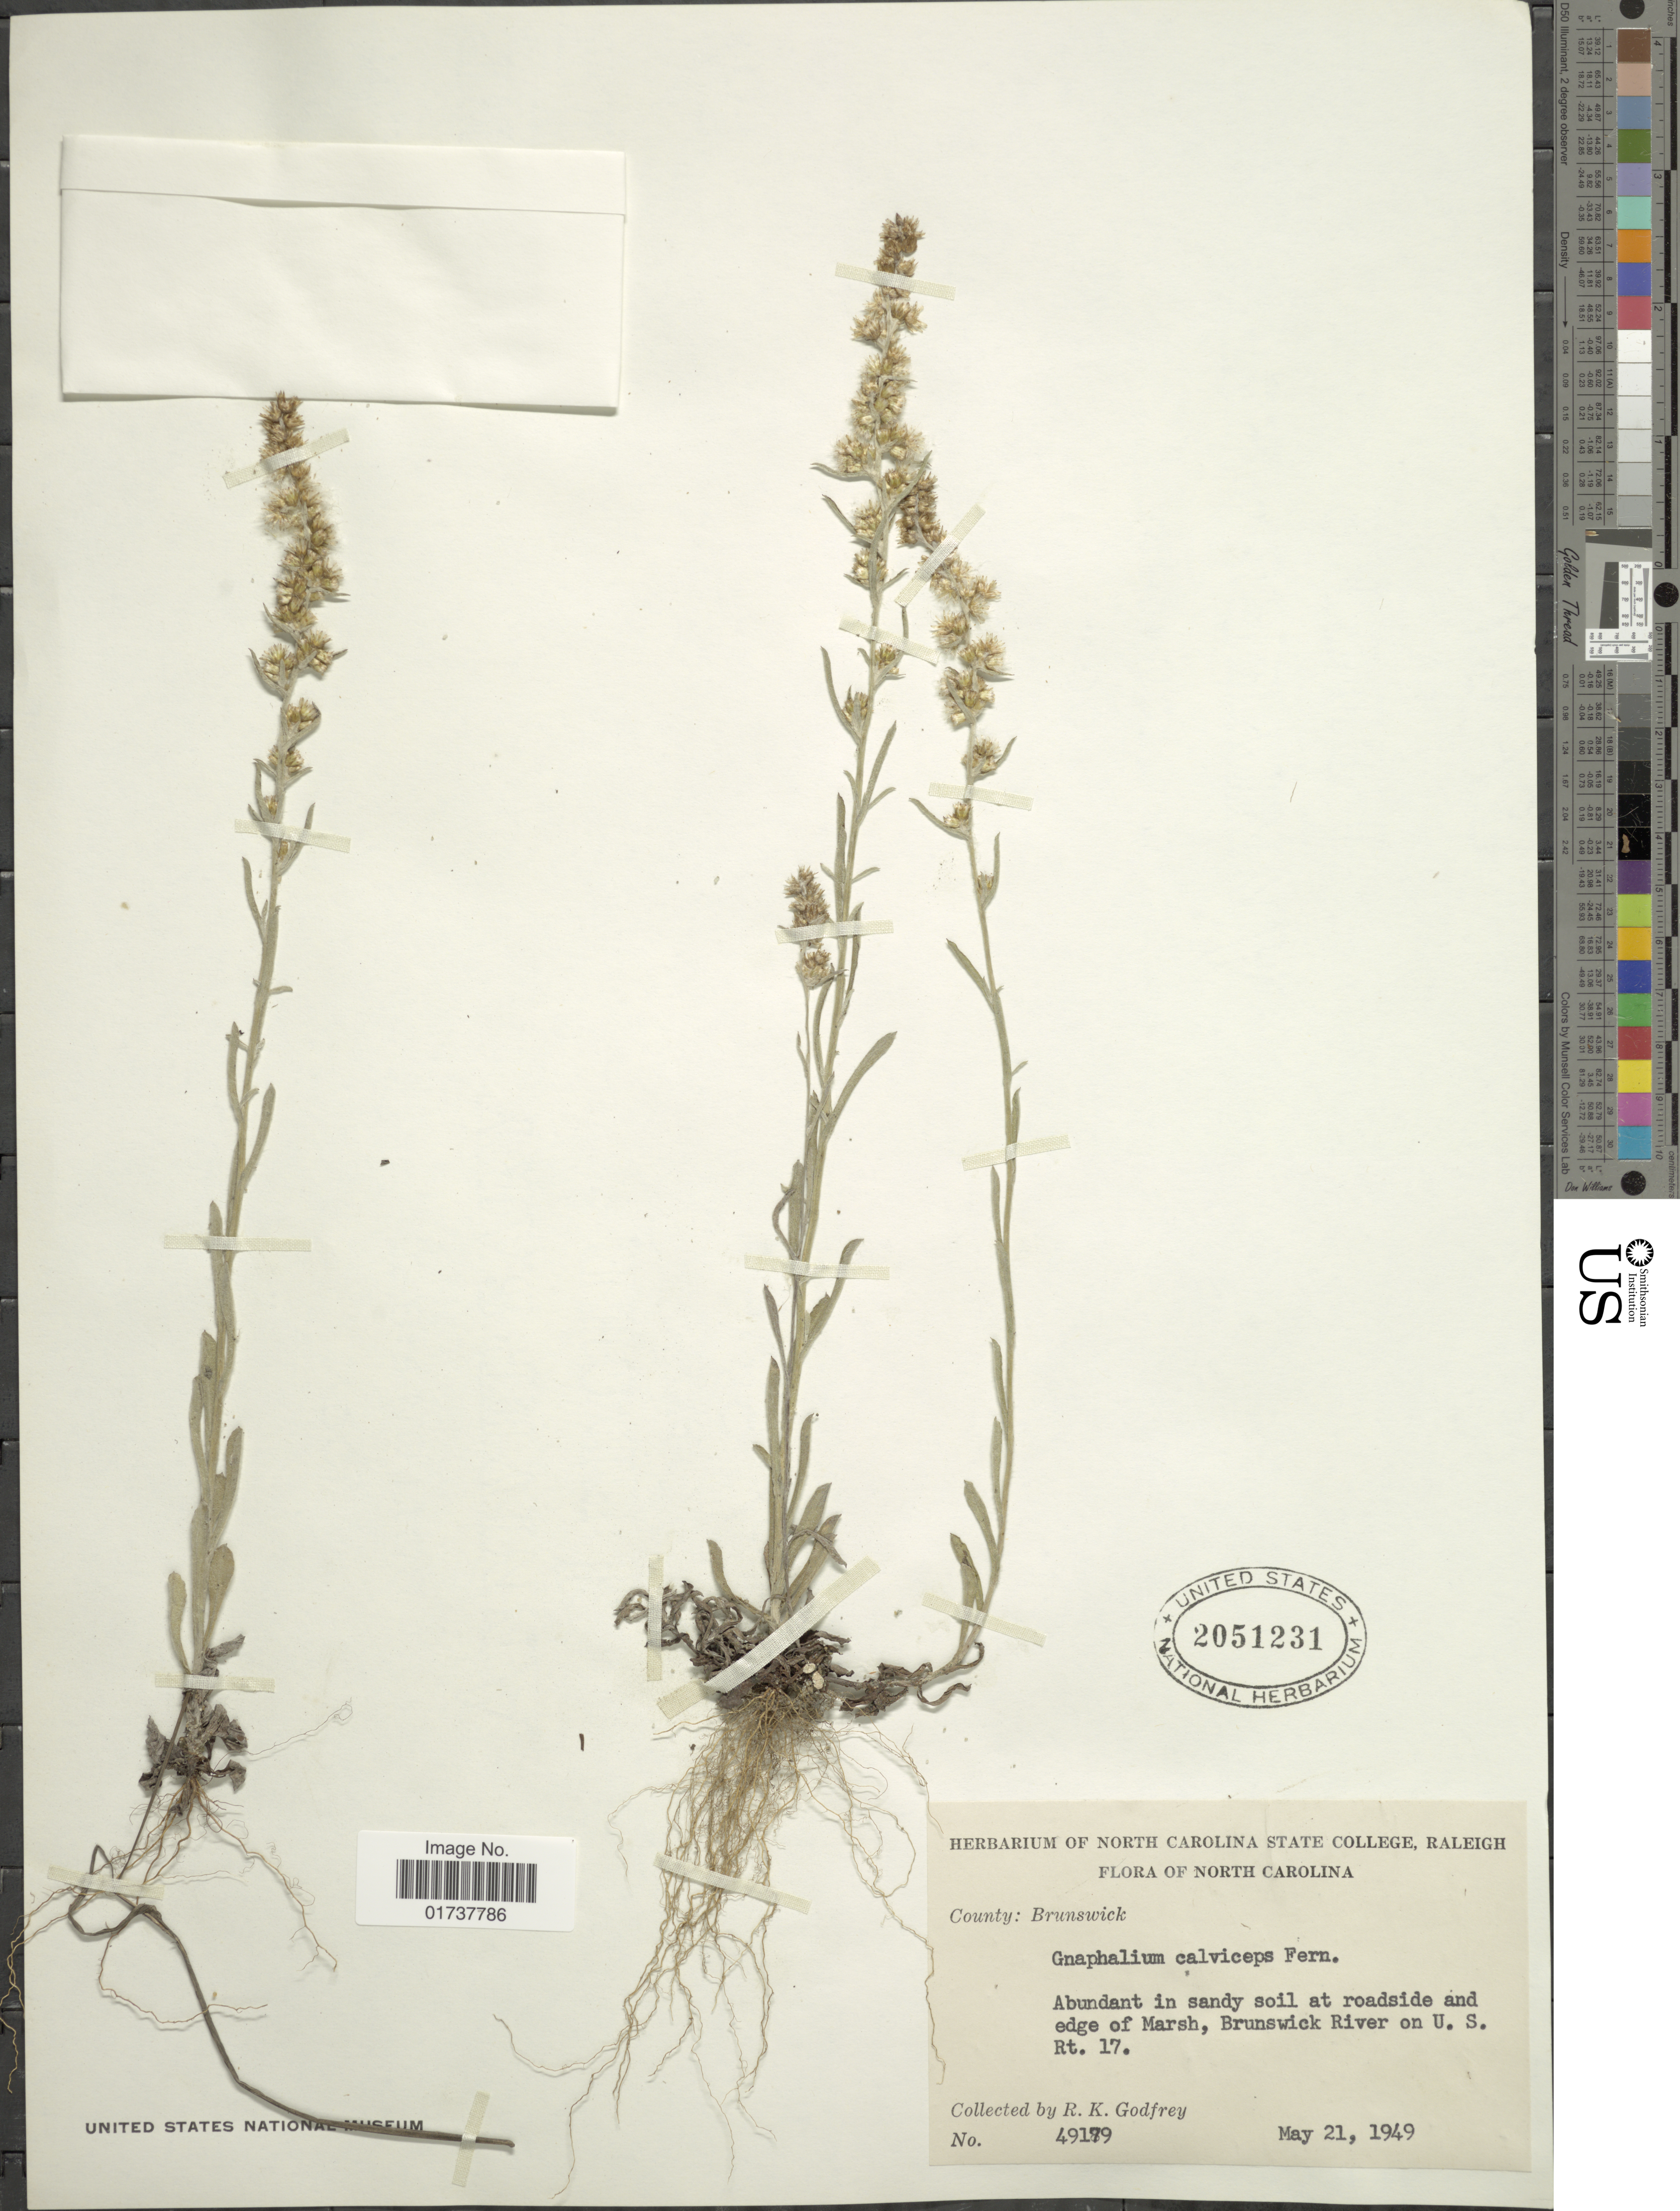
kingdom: Plantae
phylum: Tracheophyta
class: Magnoliopsida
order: Asterales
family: Asteraceae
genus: Gamochaeta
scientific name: Gamochaeta claviceps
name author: (Fernald) Cabrera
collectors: R. K. Godfrey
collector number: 49179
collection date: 1949-05-21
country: United States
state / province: North Carolina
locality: County: Brunswick, Abundant in sandy soil at roadside and edge of Marsh, Brunswick River on U.S. Rt. 17.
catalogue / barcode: US 2051231